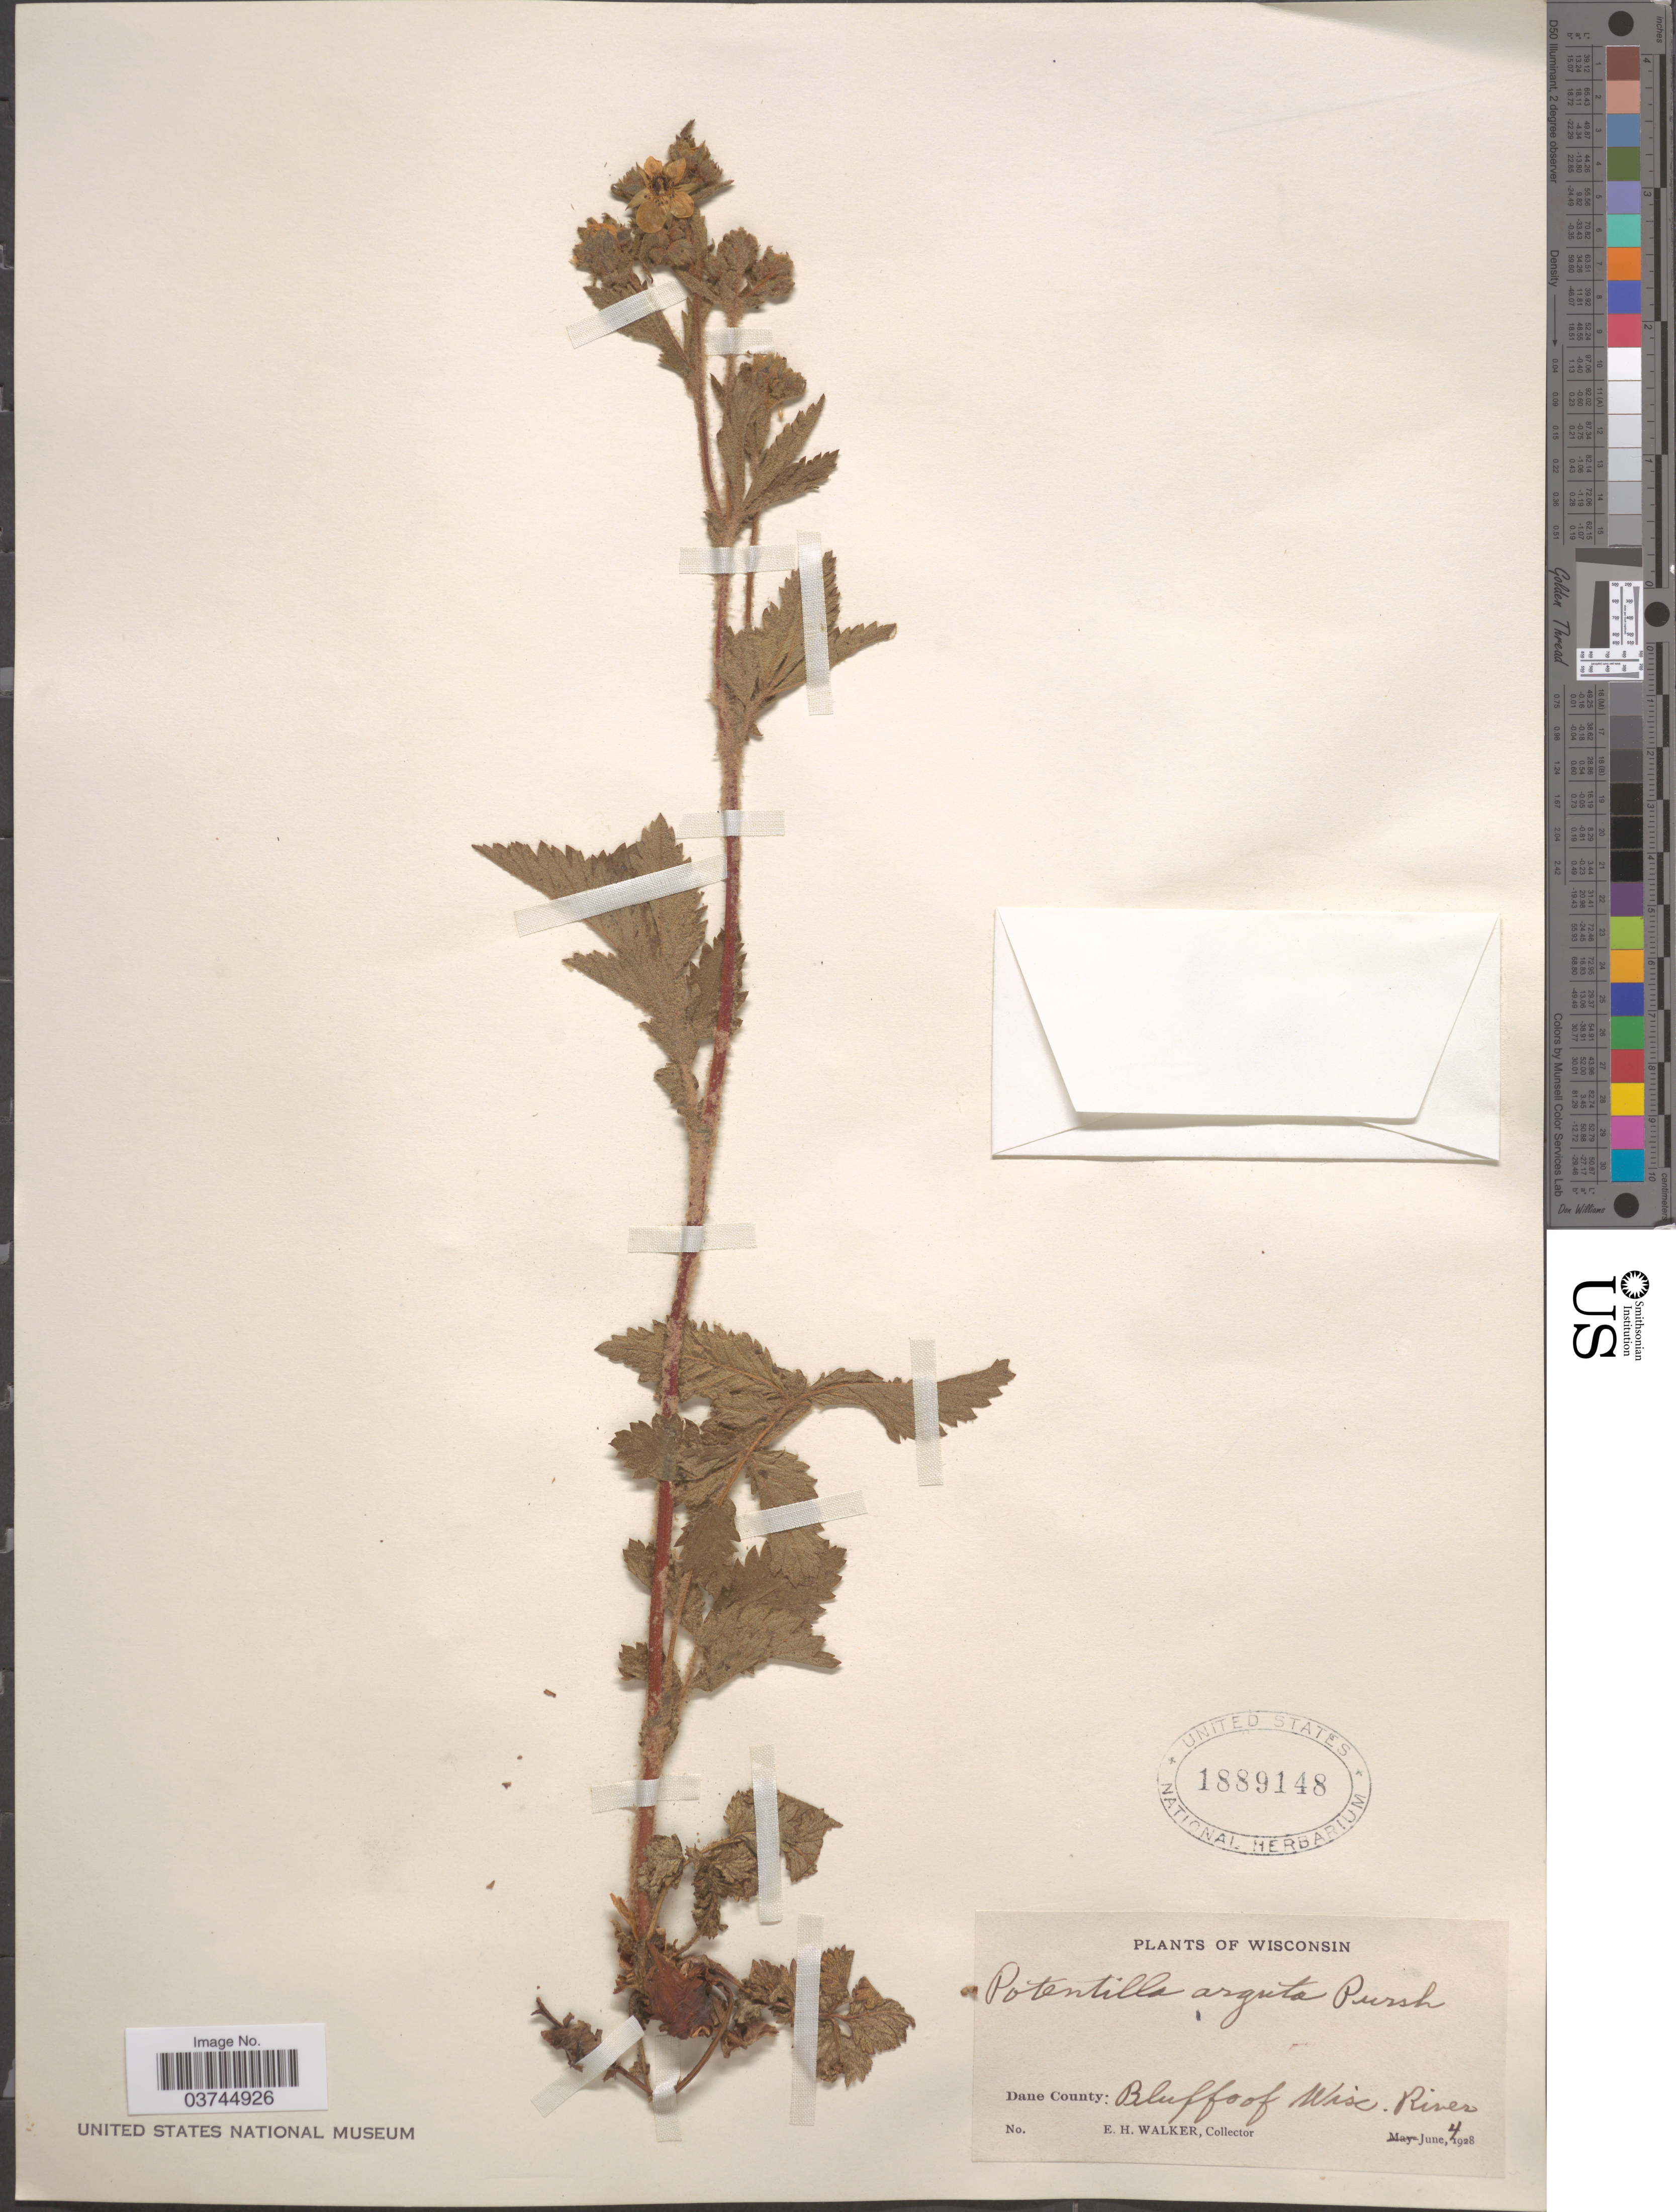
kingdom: Plantae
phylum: Tracheophyta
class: Magnoliopsida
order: Rosales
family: Rosaceae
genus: Drymocallis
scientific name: Drymocallis arguta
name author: (Pursh) Rydb.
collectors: E. H. Walker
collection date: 1928-06-04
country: United States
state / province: Wisconsin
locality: Dane County: Bluffoof Wisc. River.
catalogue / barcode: US 1889148